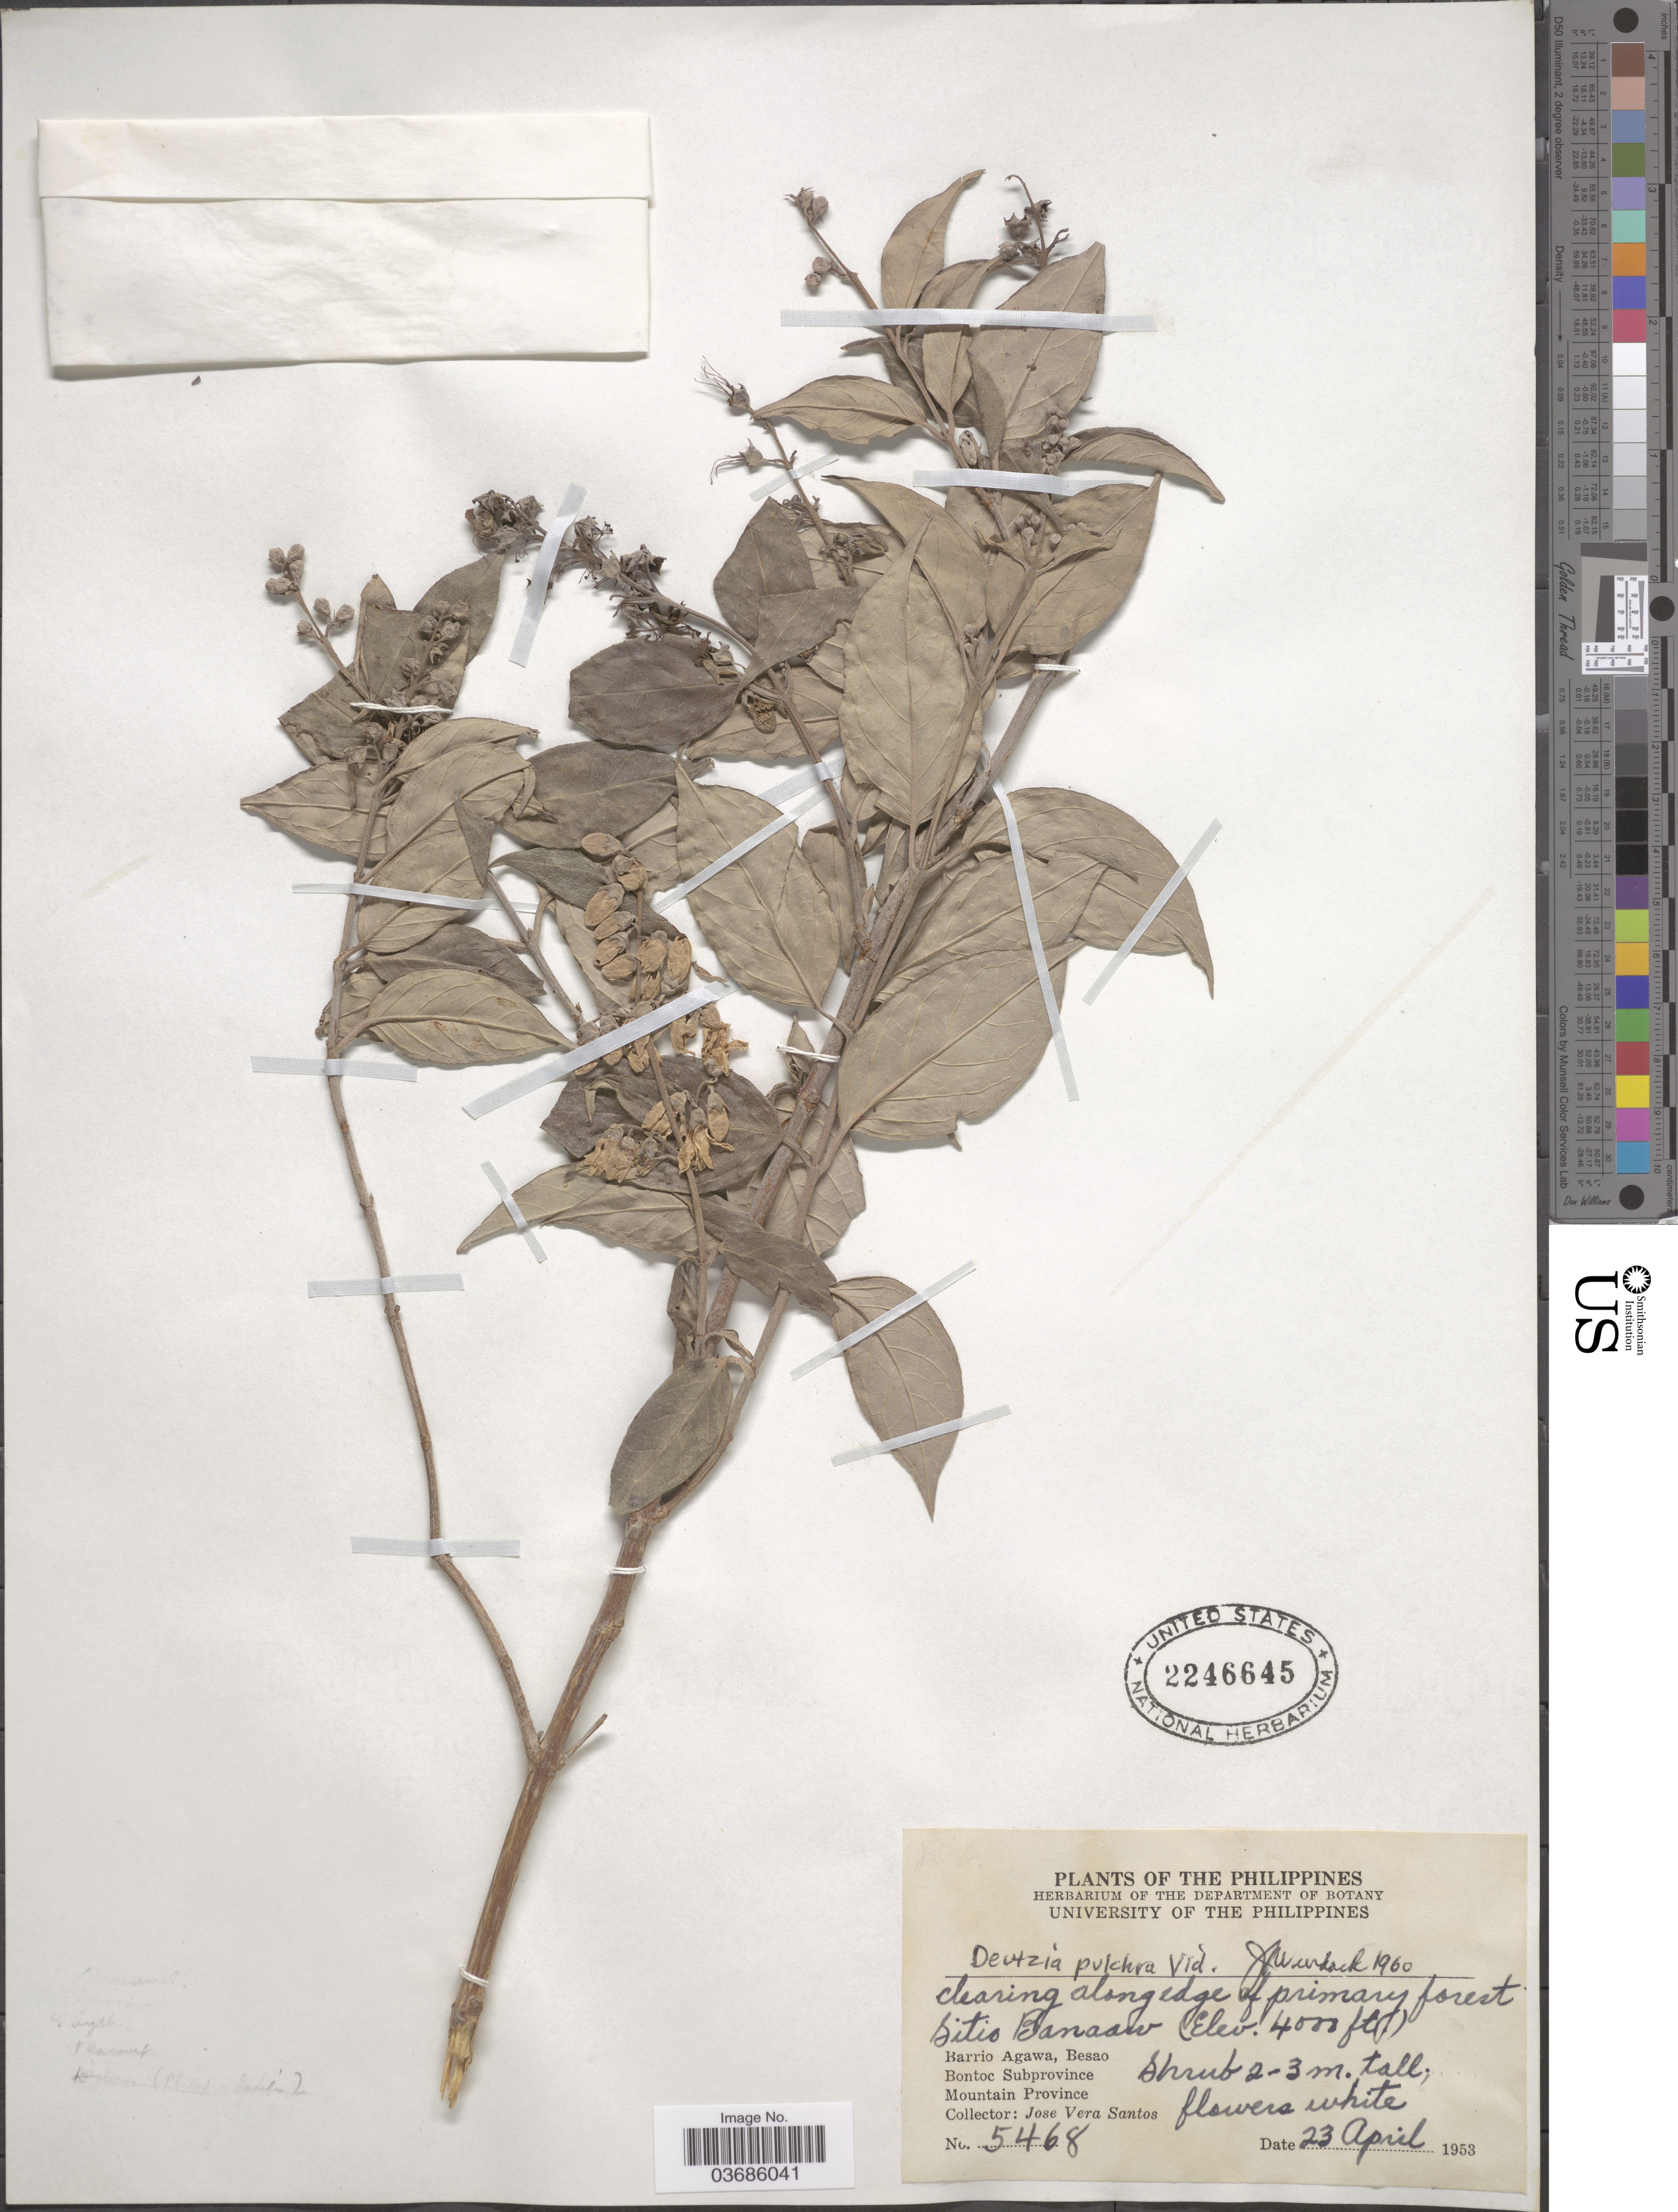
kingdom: Plantae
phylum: Tracheophyta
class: Magnoliopsida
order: Cornales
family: Hydrangeaceae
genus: Deutzia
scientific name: Deutzia pulchra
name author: Vidal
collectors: J. Vera Santos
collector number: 5468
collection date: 1953-04-23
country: Philippines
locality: Sitio Banaaw. Barrio Agawa, Besao. Bontoc Subprovince. Mountain Province.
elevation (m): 1219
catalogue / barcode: US 2246645